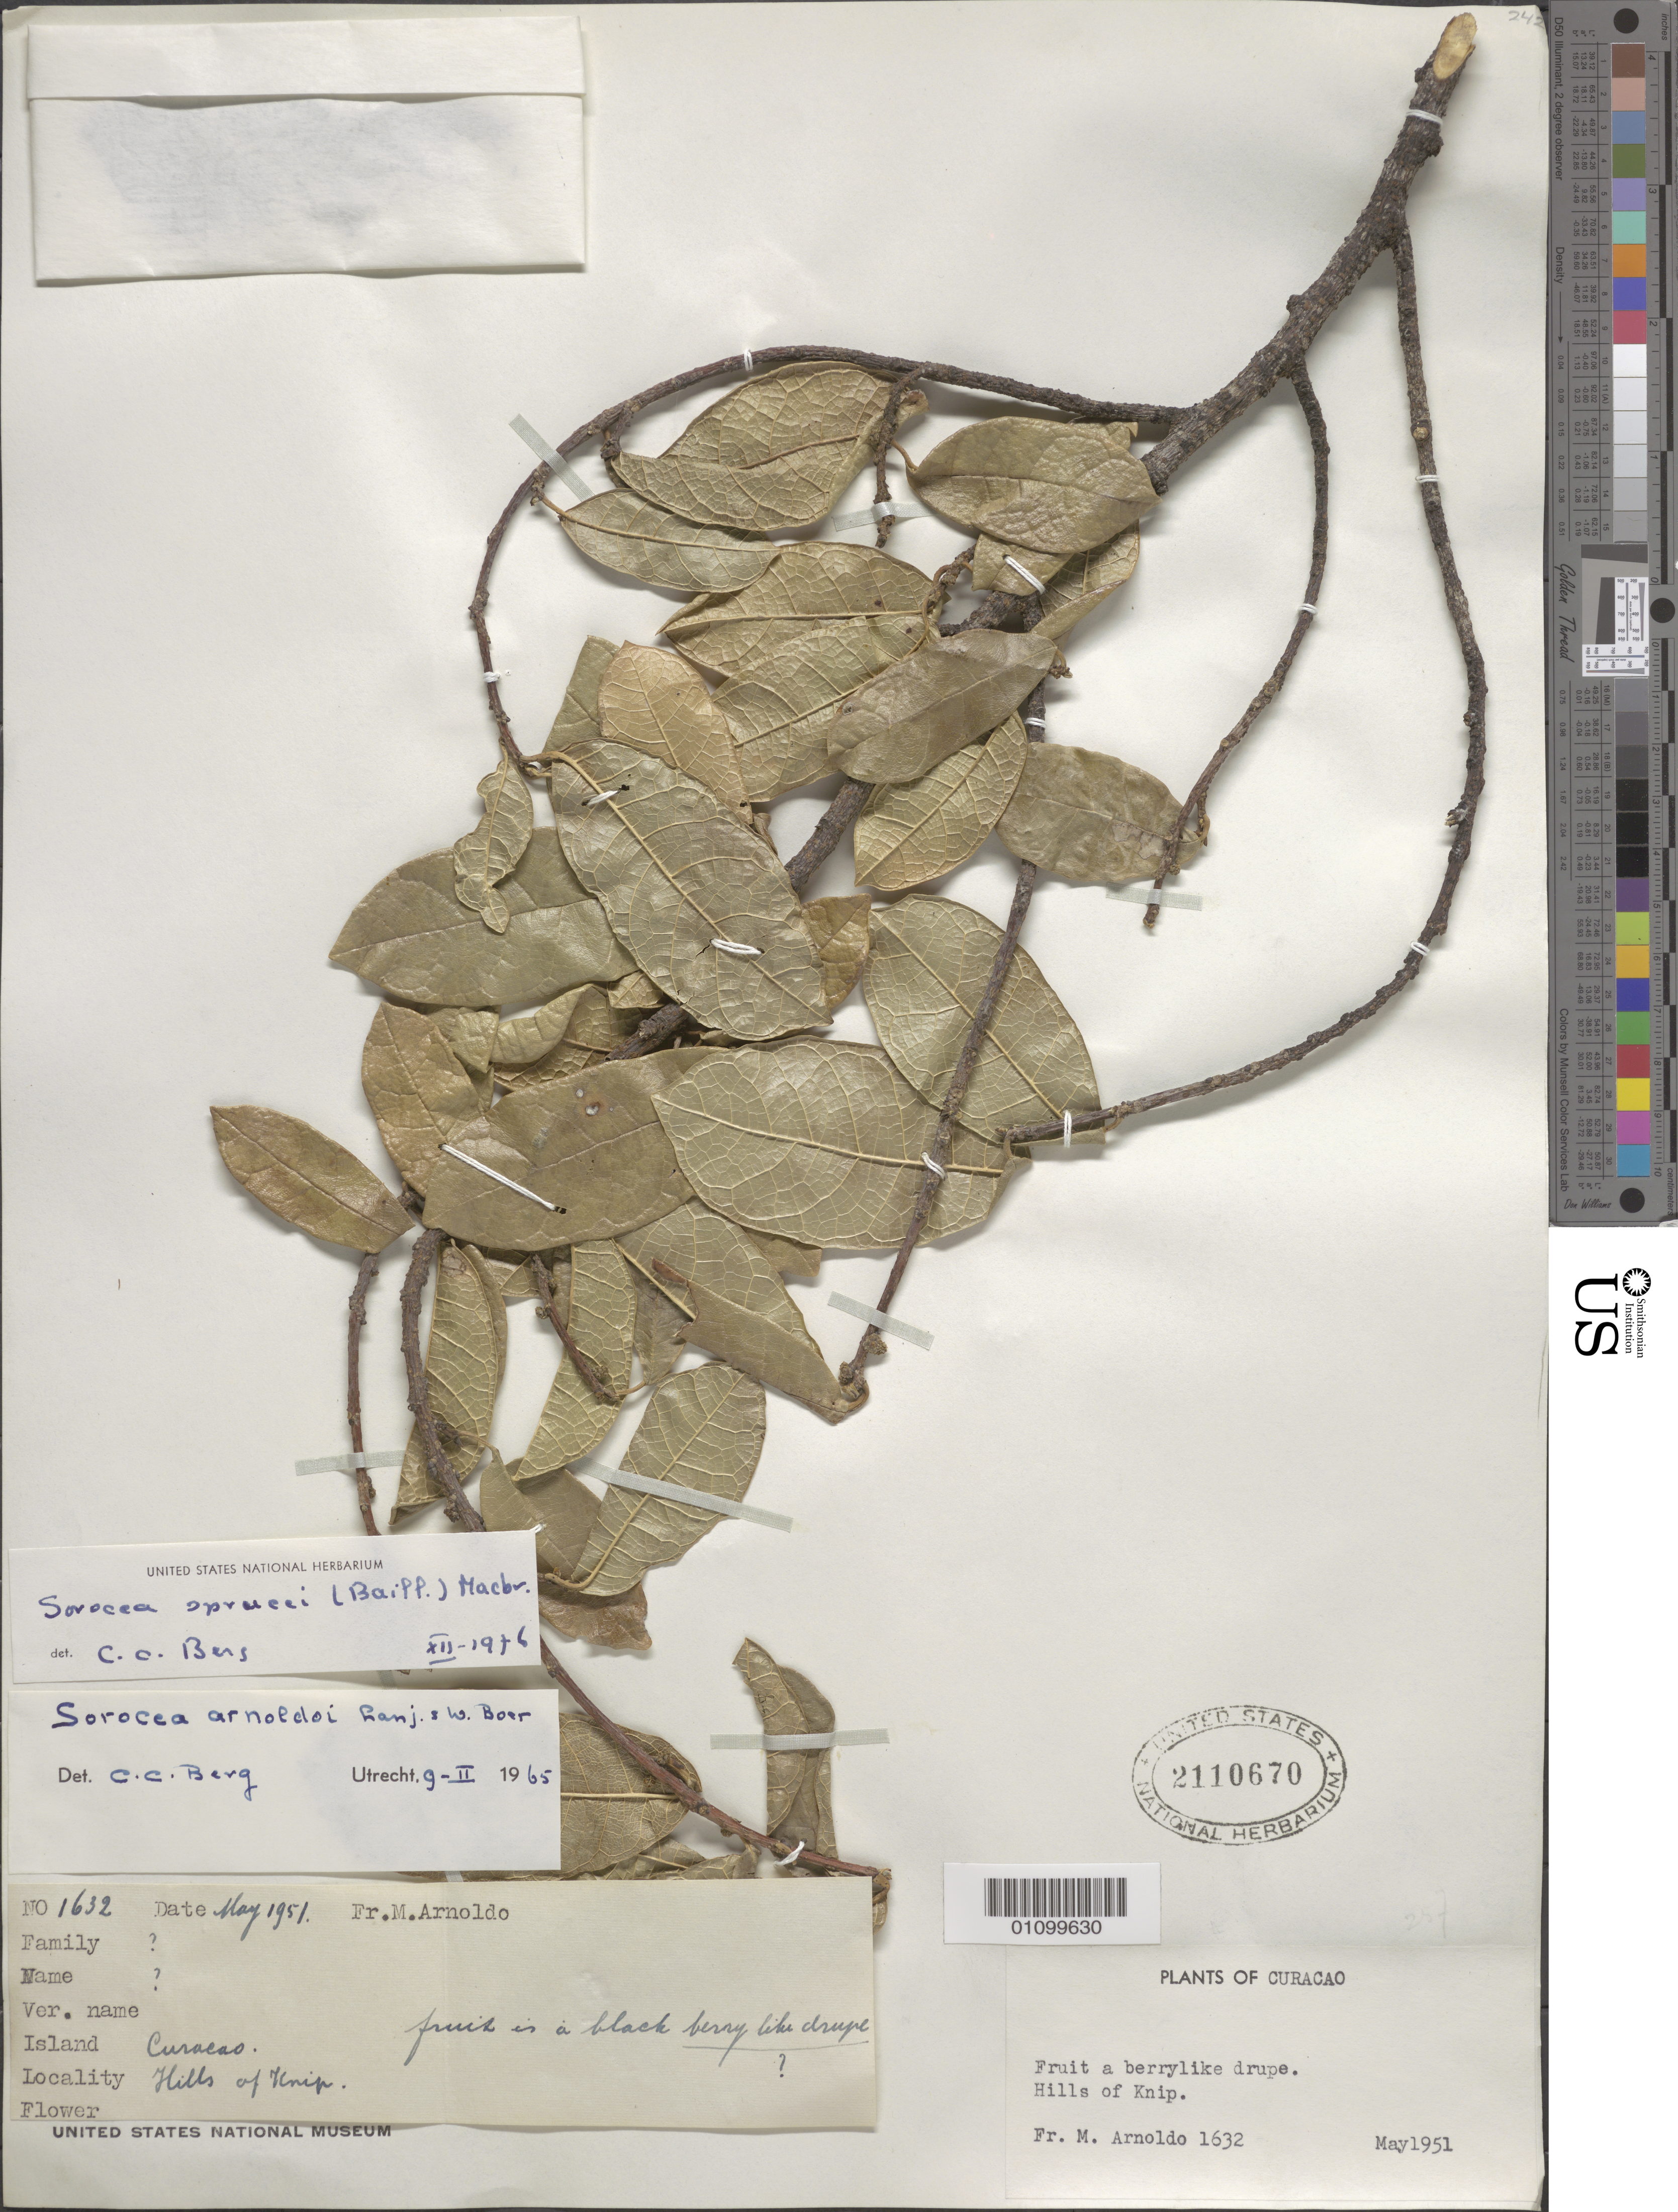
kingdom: Plantae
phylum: Tracheophyta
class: Magnoliopsida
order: Rosales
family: Moraceae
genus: Sorocea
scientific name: Sorocea arnoldoi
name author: Lanj. & Wess. Boer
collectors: N. Arnoldo-Broeders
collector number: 1632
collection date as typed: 01 May 1951 to 31 May 1951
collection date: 1951-05-01/1951-05-31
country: Curaçao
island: Curaçao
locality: Hills of Knip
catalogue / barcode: US 2110670